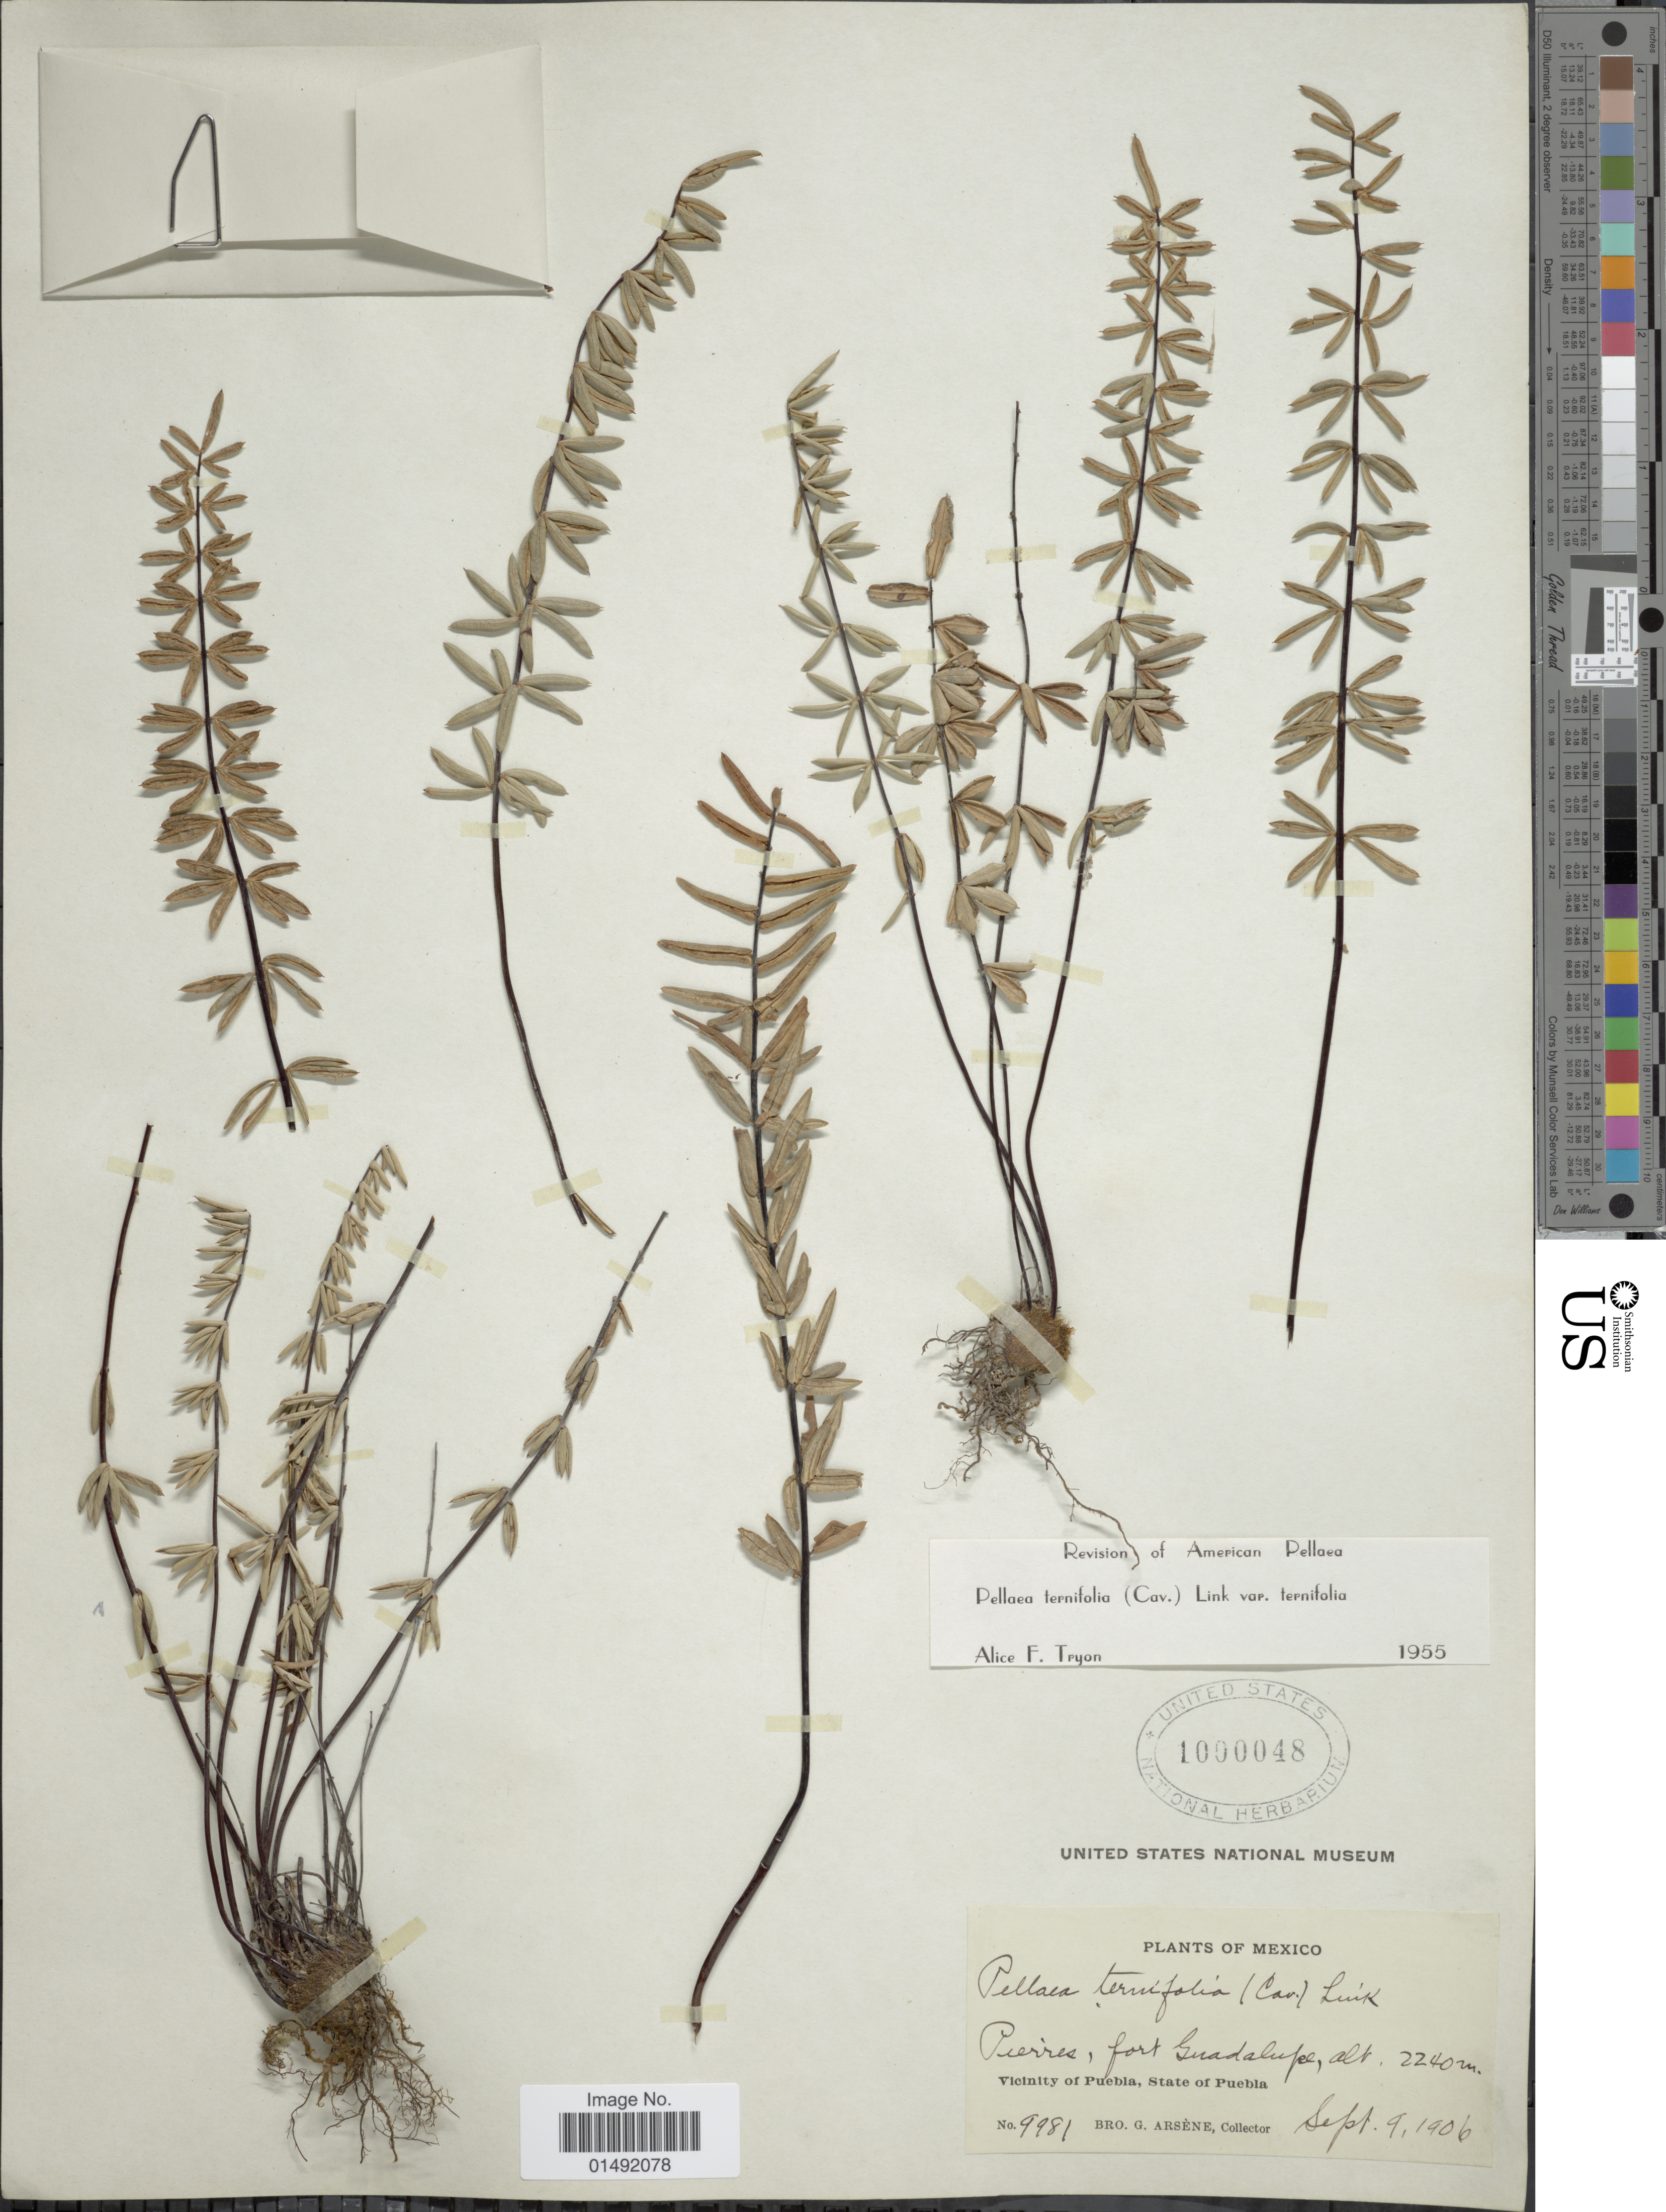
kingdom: Plantae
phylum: Tracheophyta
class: Polypodiopsida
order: Polypodiales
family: Pteridaceae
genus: Pellaea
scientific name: Pellaea ternifolia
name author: (Cav.) Link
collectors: Bro. G. Arsène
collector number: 9981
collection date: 1906-09-09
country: Mexico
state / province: Puebla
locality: Pierres, fort Guadalupe, Vicinity of Puebla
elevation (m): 2240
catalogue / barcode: US 1000048